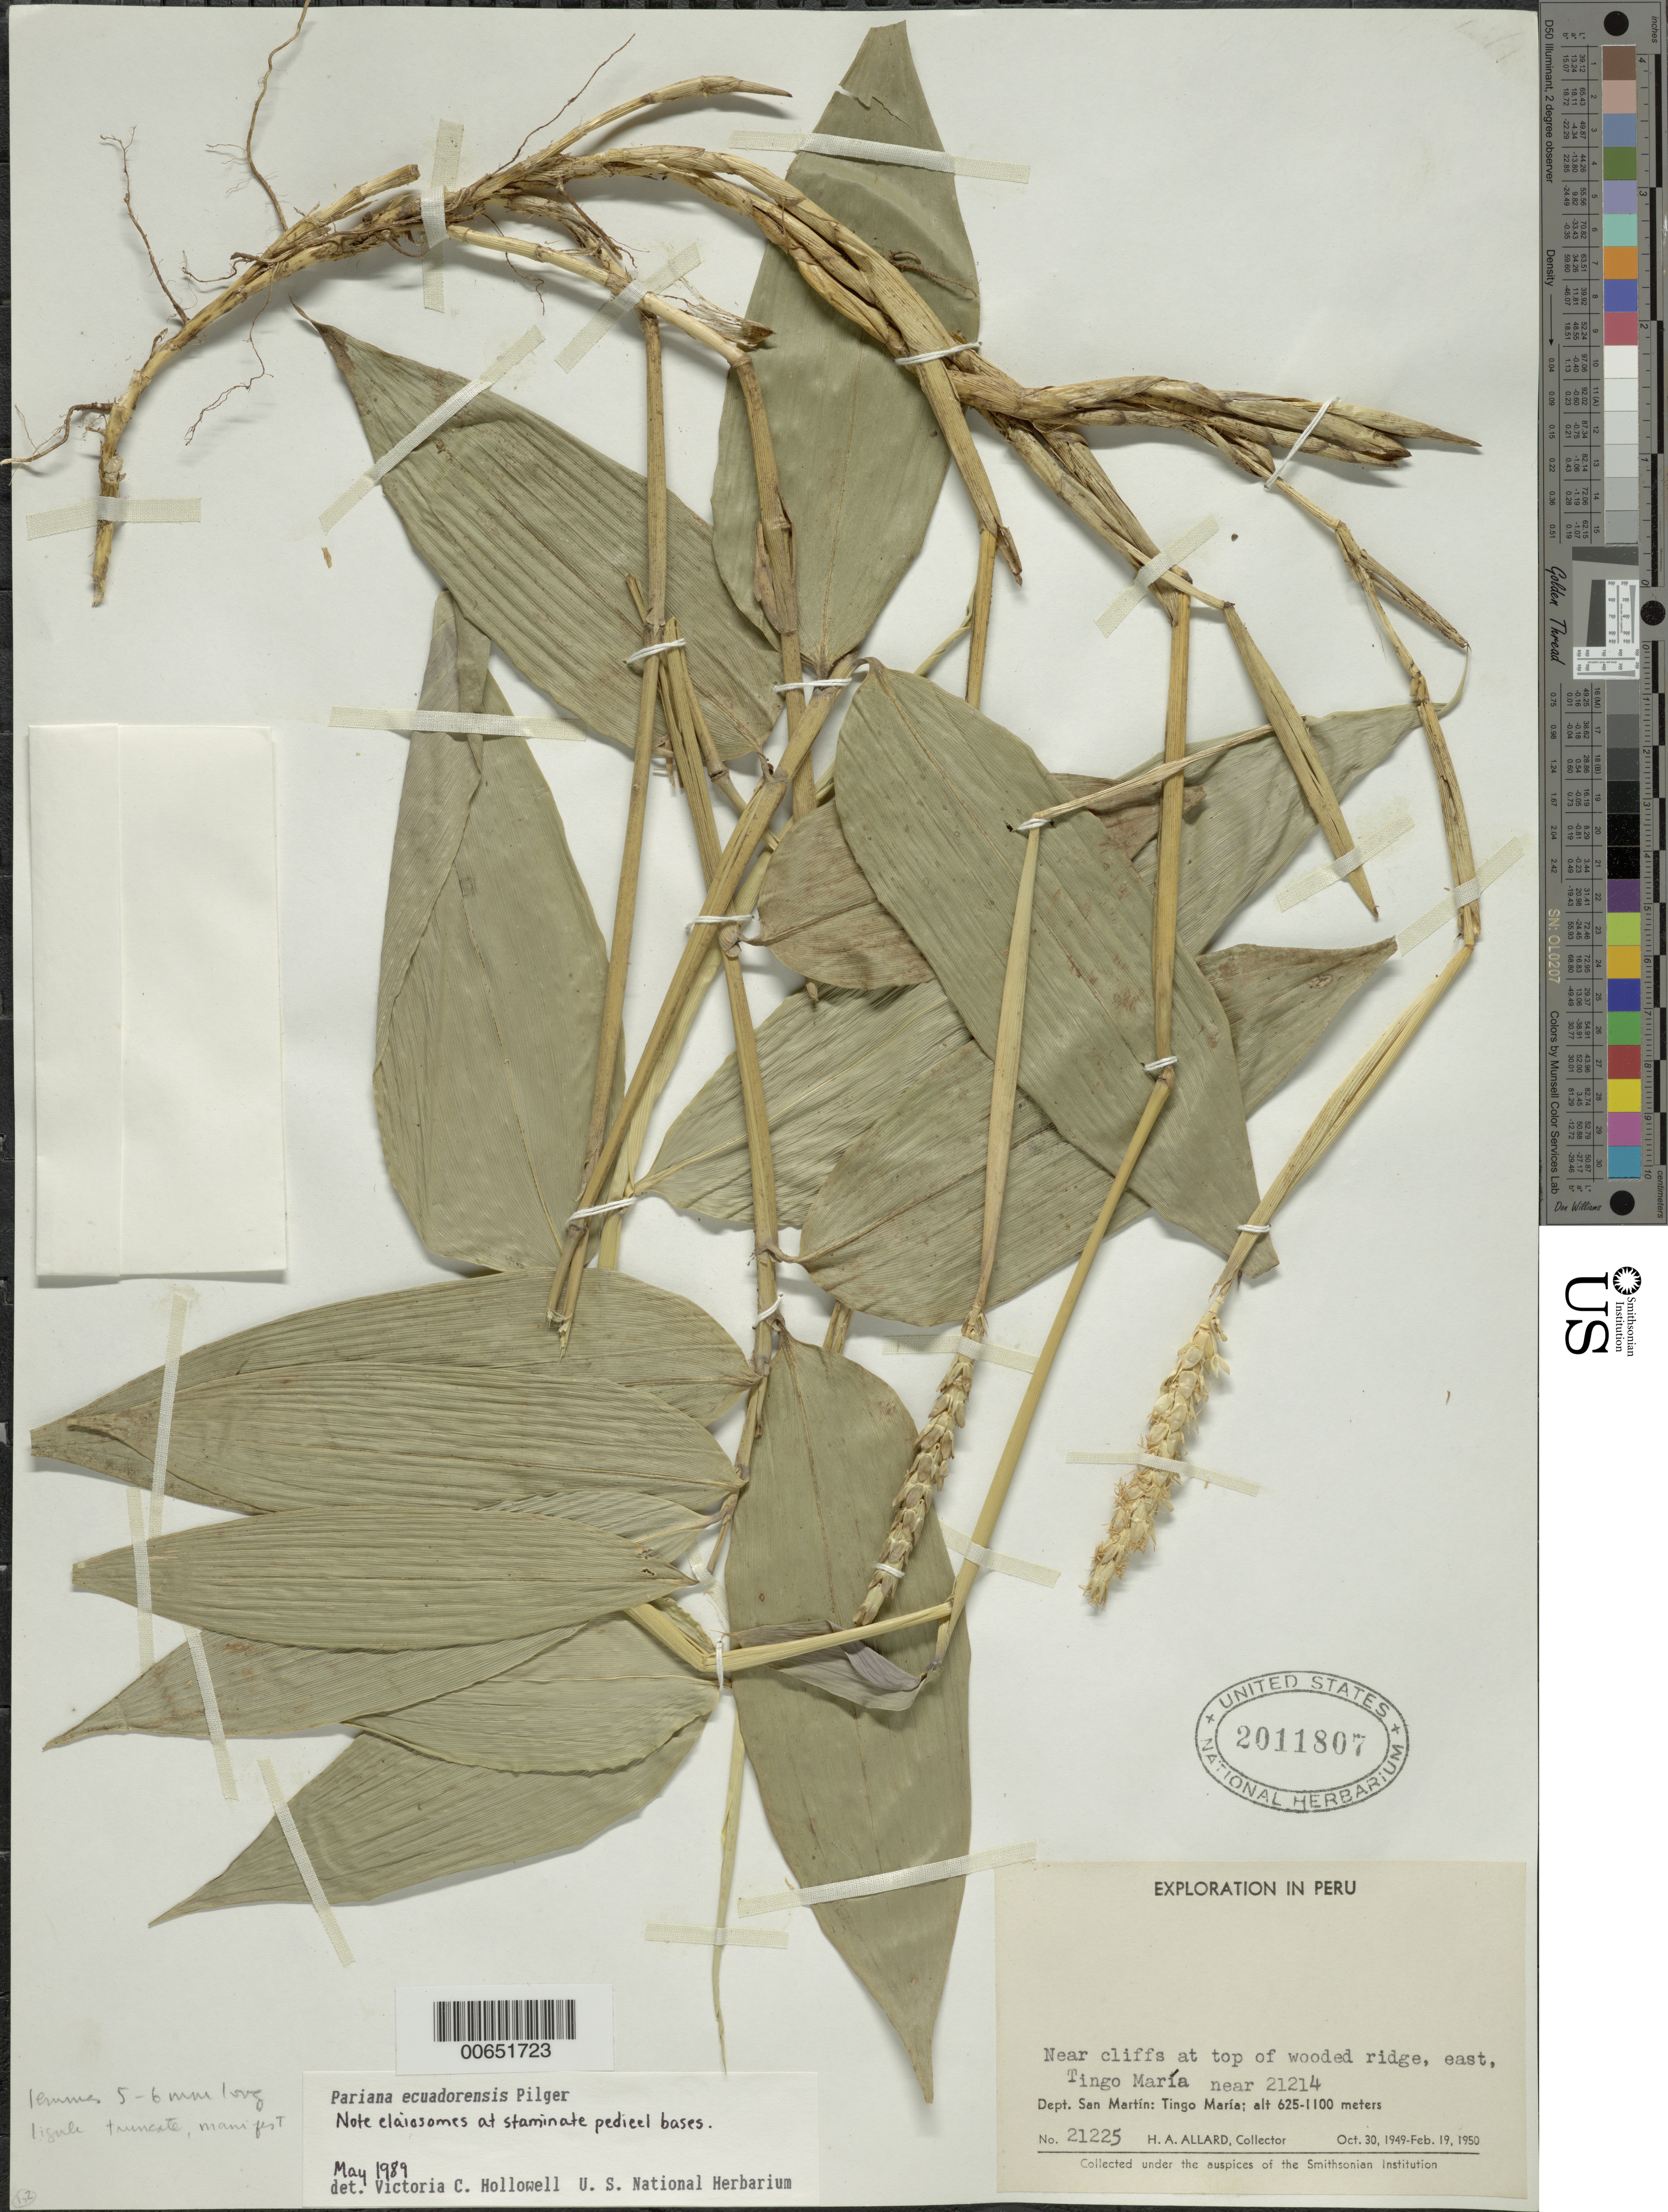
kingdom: Plantae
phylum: Tracheophyta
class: Liliopsida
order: Poales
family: Poaceae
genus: Pariana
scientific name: Pariana ecuadorensis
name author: Pilg.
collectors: H. A. Allard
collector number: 21225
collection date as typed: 30 Oct 1949 to 19 Feb 1950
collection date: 1949-10-30/1950-02-19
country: Peru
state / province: San Martín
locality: Tingo Maria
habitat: near cliffs at top of wooded ridge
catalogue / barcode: US 2011807-2